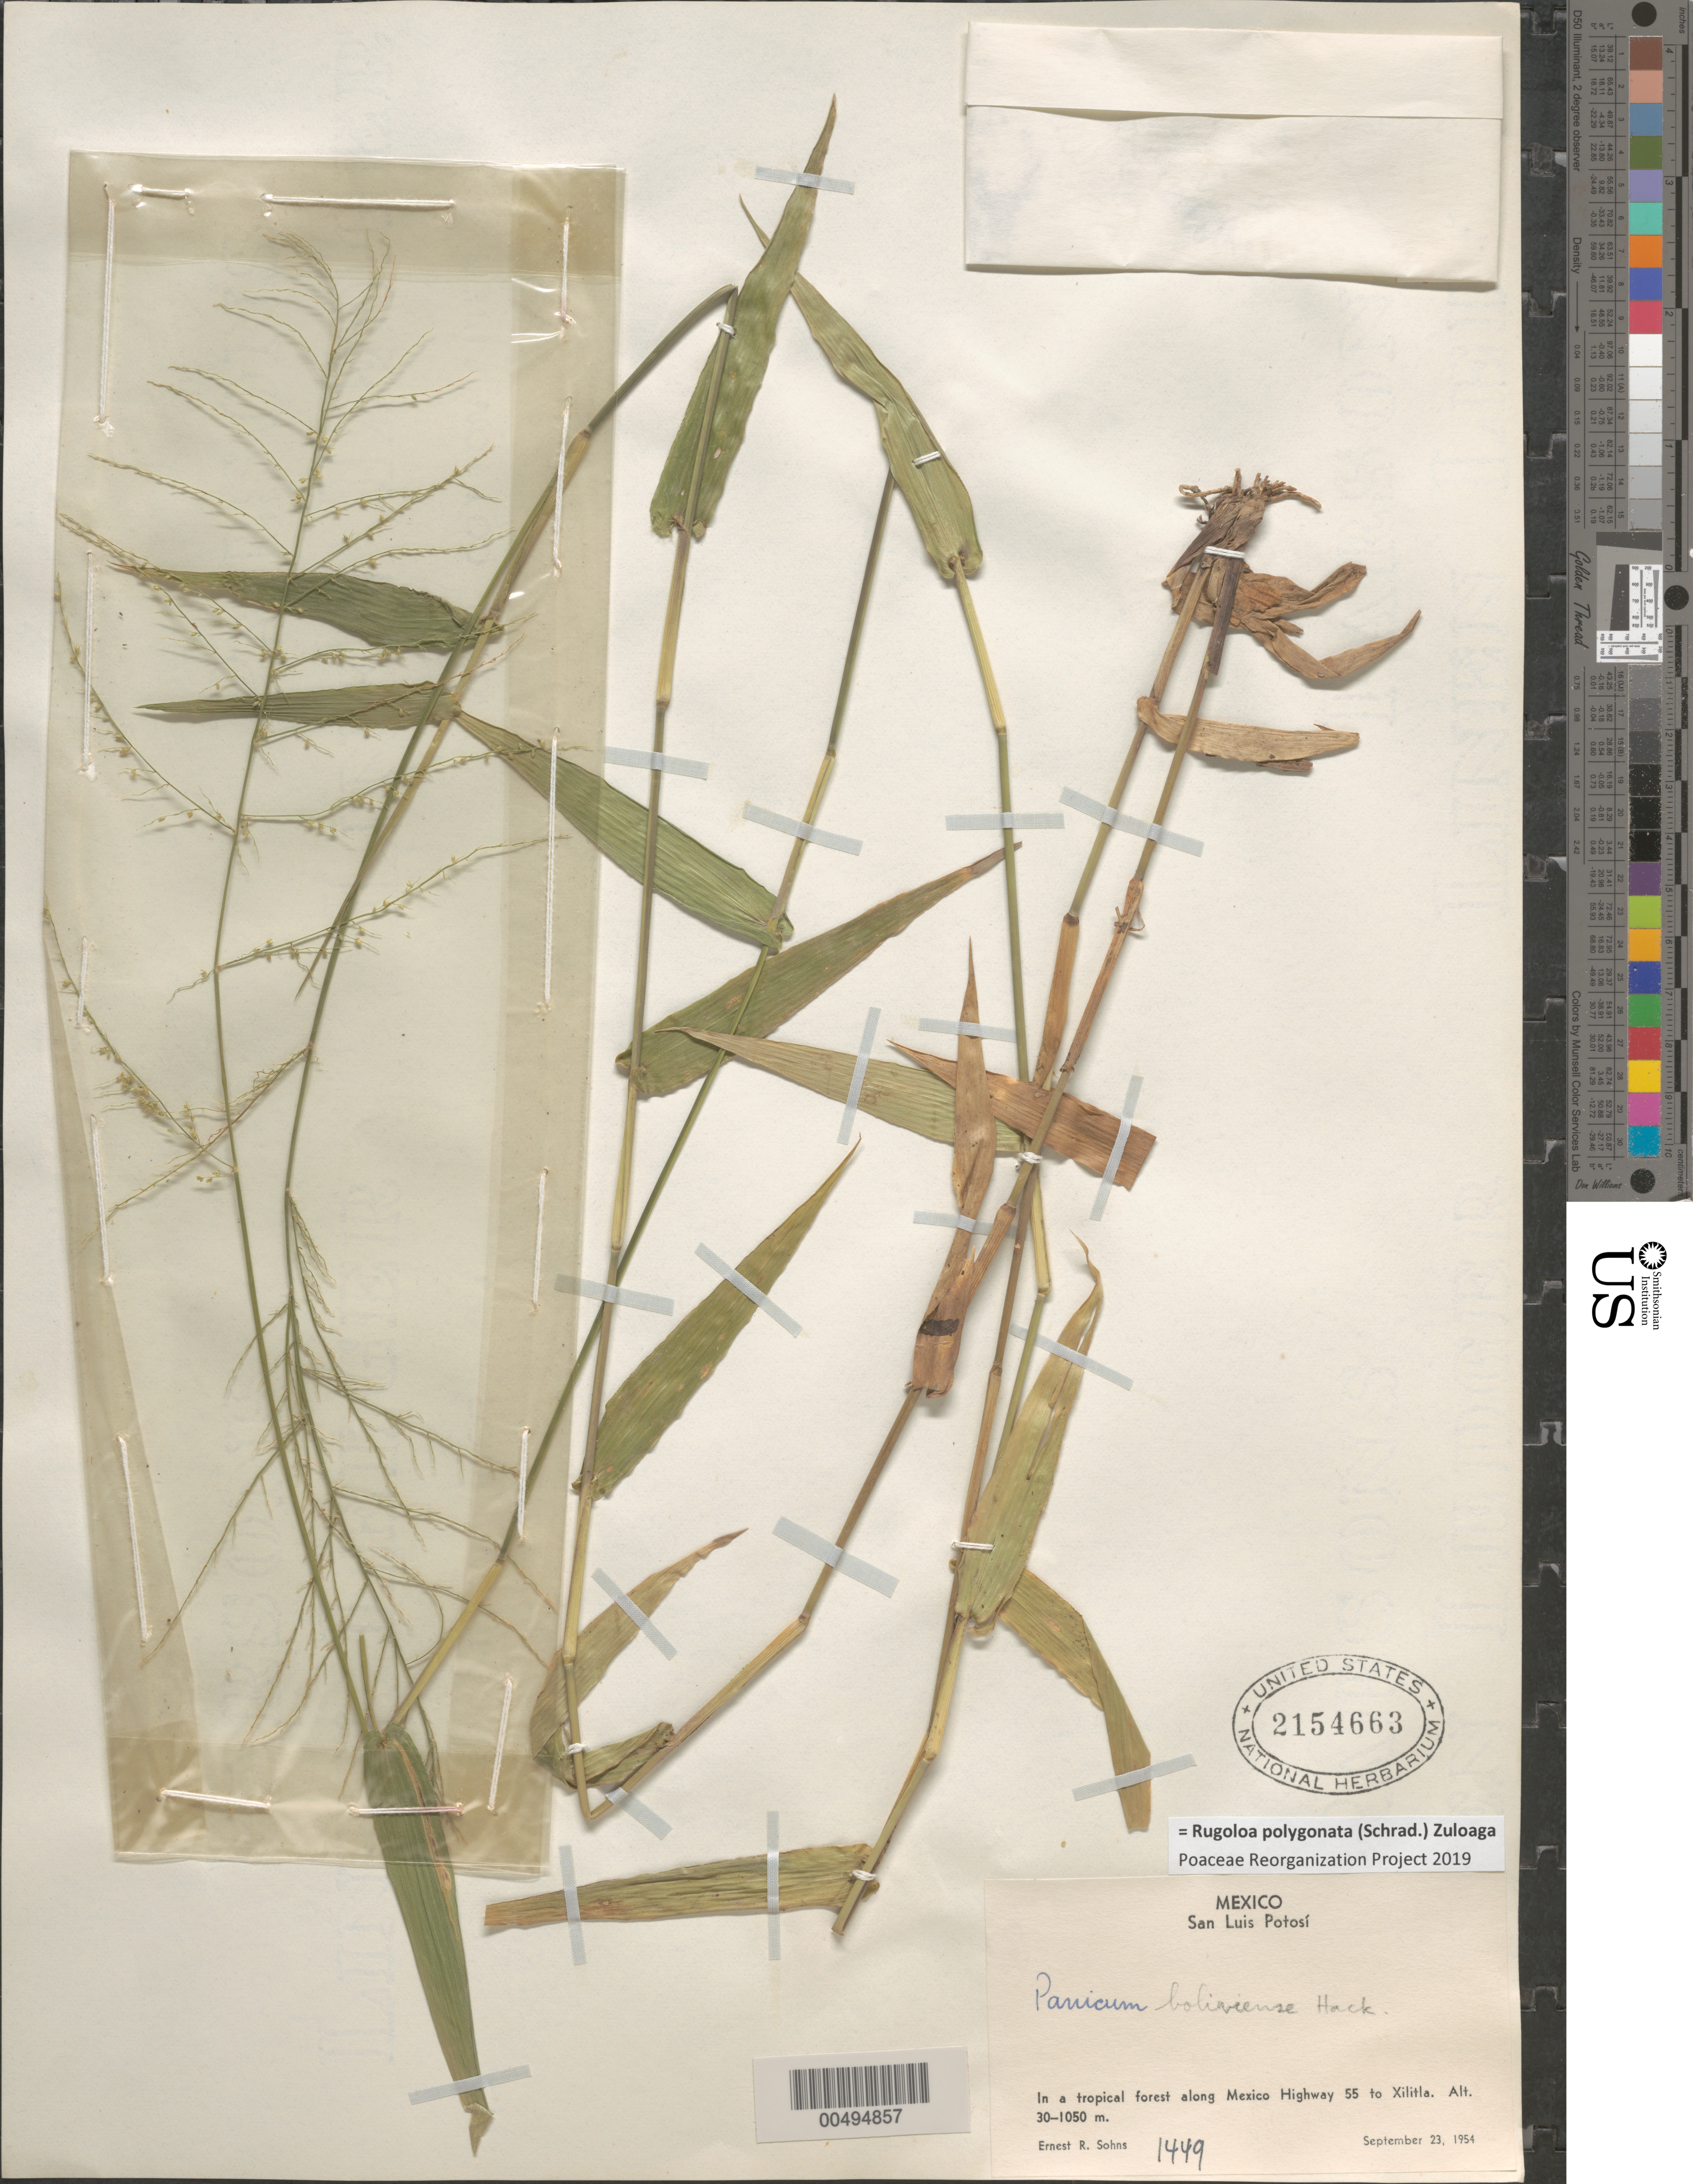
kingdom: Plantae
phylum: Tracheophyta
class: Liliopsida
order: Poales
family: Poaceae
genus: Panicum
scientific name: Panicum boliviense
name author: Hack.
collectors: E. R. Sohns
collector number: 1449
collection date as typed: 23 Sep 1954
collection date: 1954-09-23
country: Mexico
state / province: San Luis Potosi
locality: Along Mexico Hwy 55 to Xilitla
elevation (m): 30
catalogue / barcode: US 2154663